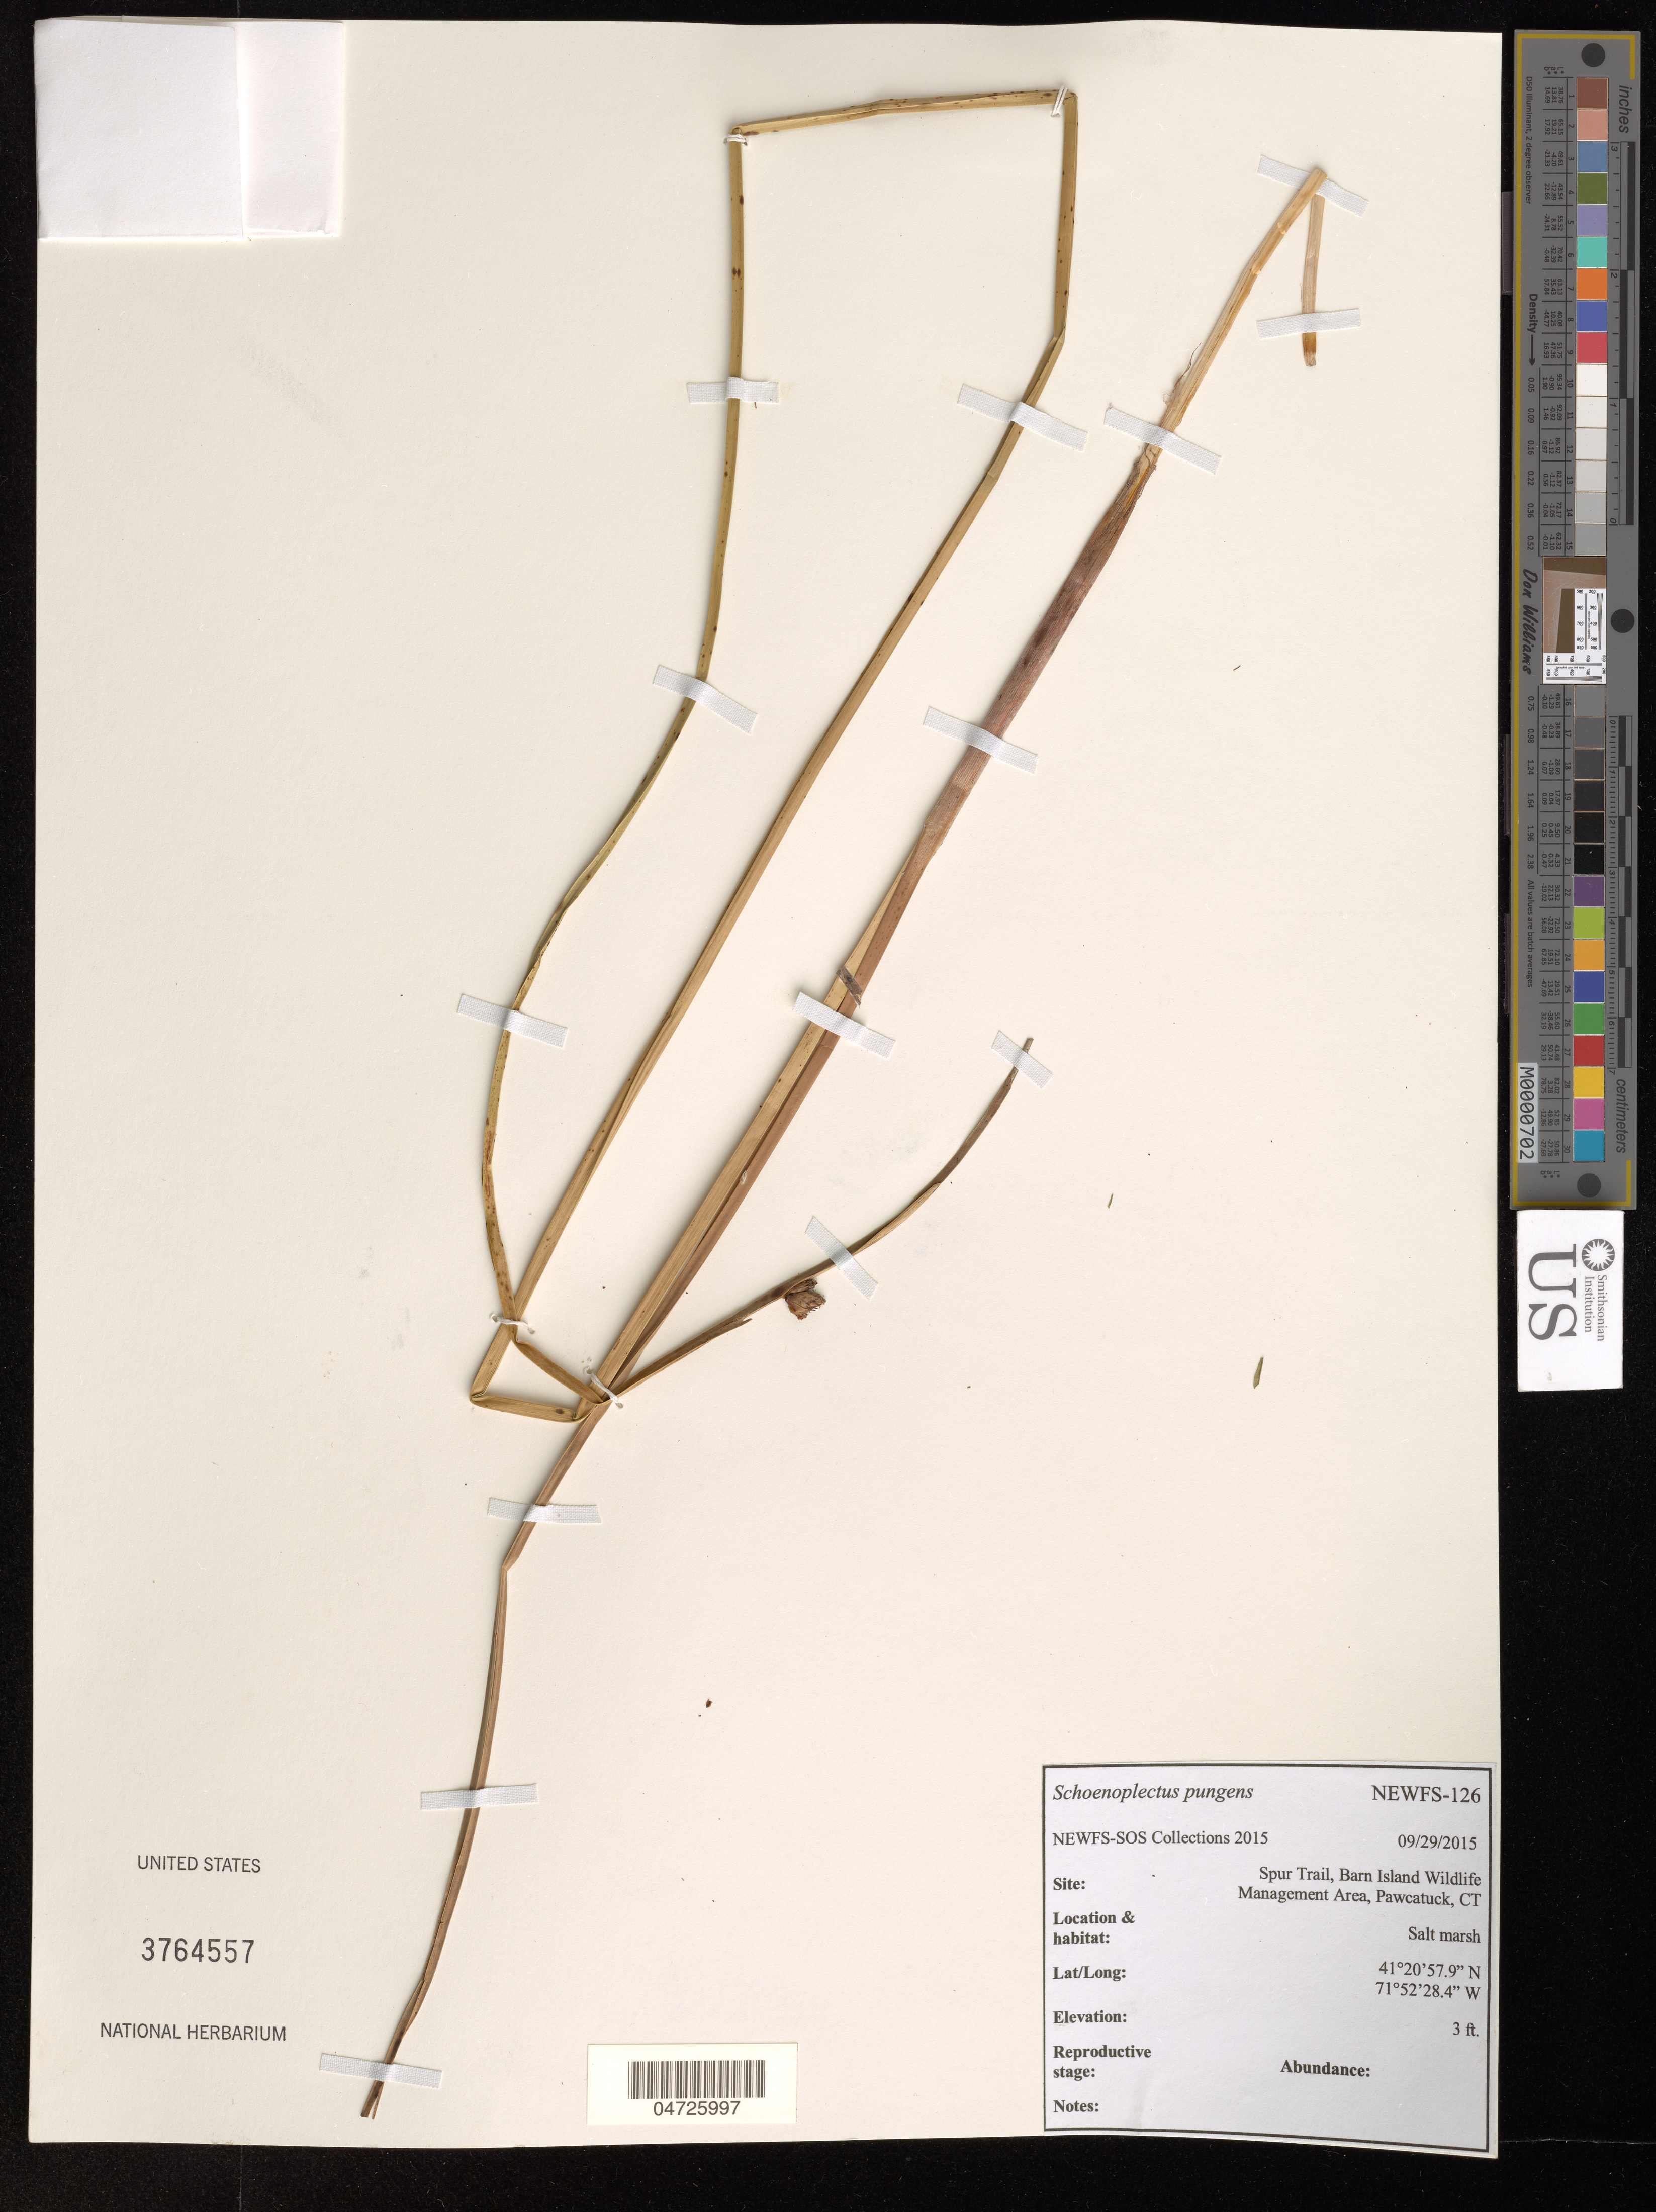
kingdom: Plantae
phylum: Tracheophyta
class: Liliopsida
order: Poales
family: Cyperaceae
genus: Schoenoplectus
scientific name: Schoenoplectus pungens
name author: (Vahl) Palla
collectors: NEWFS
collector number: NEWFS-126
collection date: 2015-09-29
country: United States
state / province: Connecticut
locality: Spur Trail, Barn Island Wildlife Management Area, Pawcatuck.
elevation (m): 1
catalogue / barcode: US 3764557